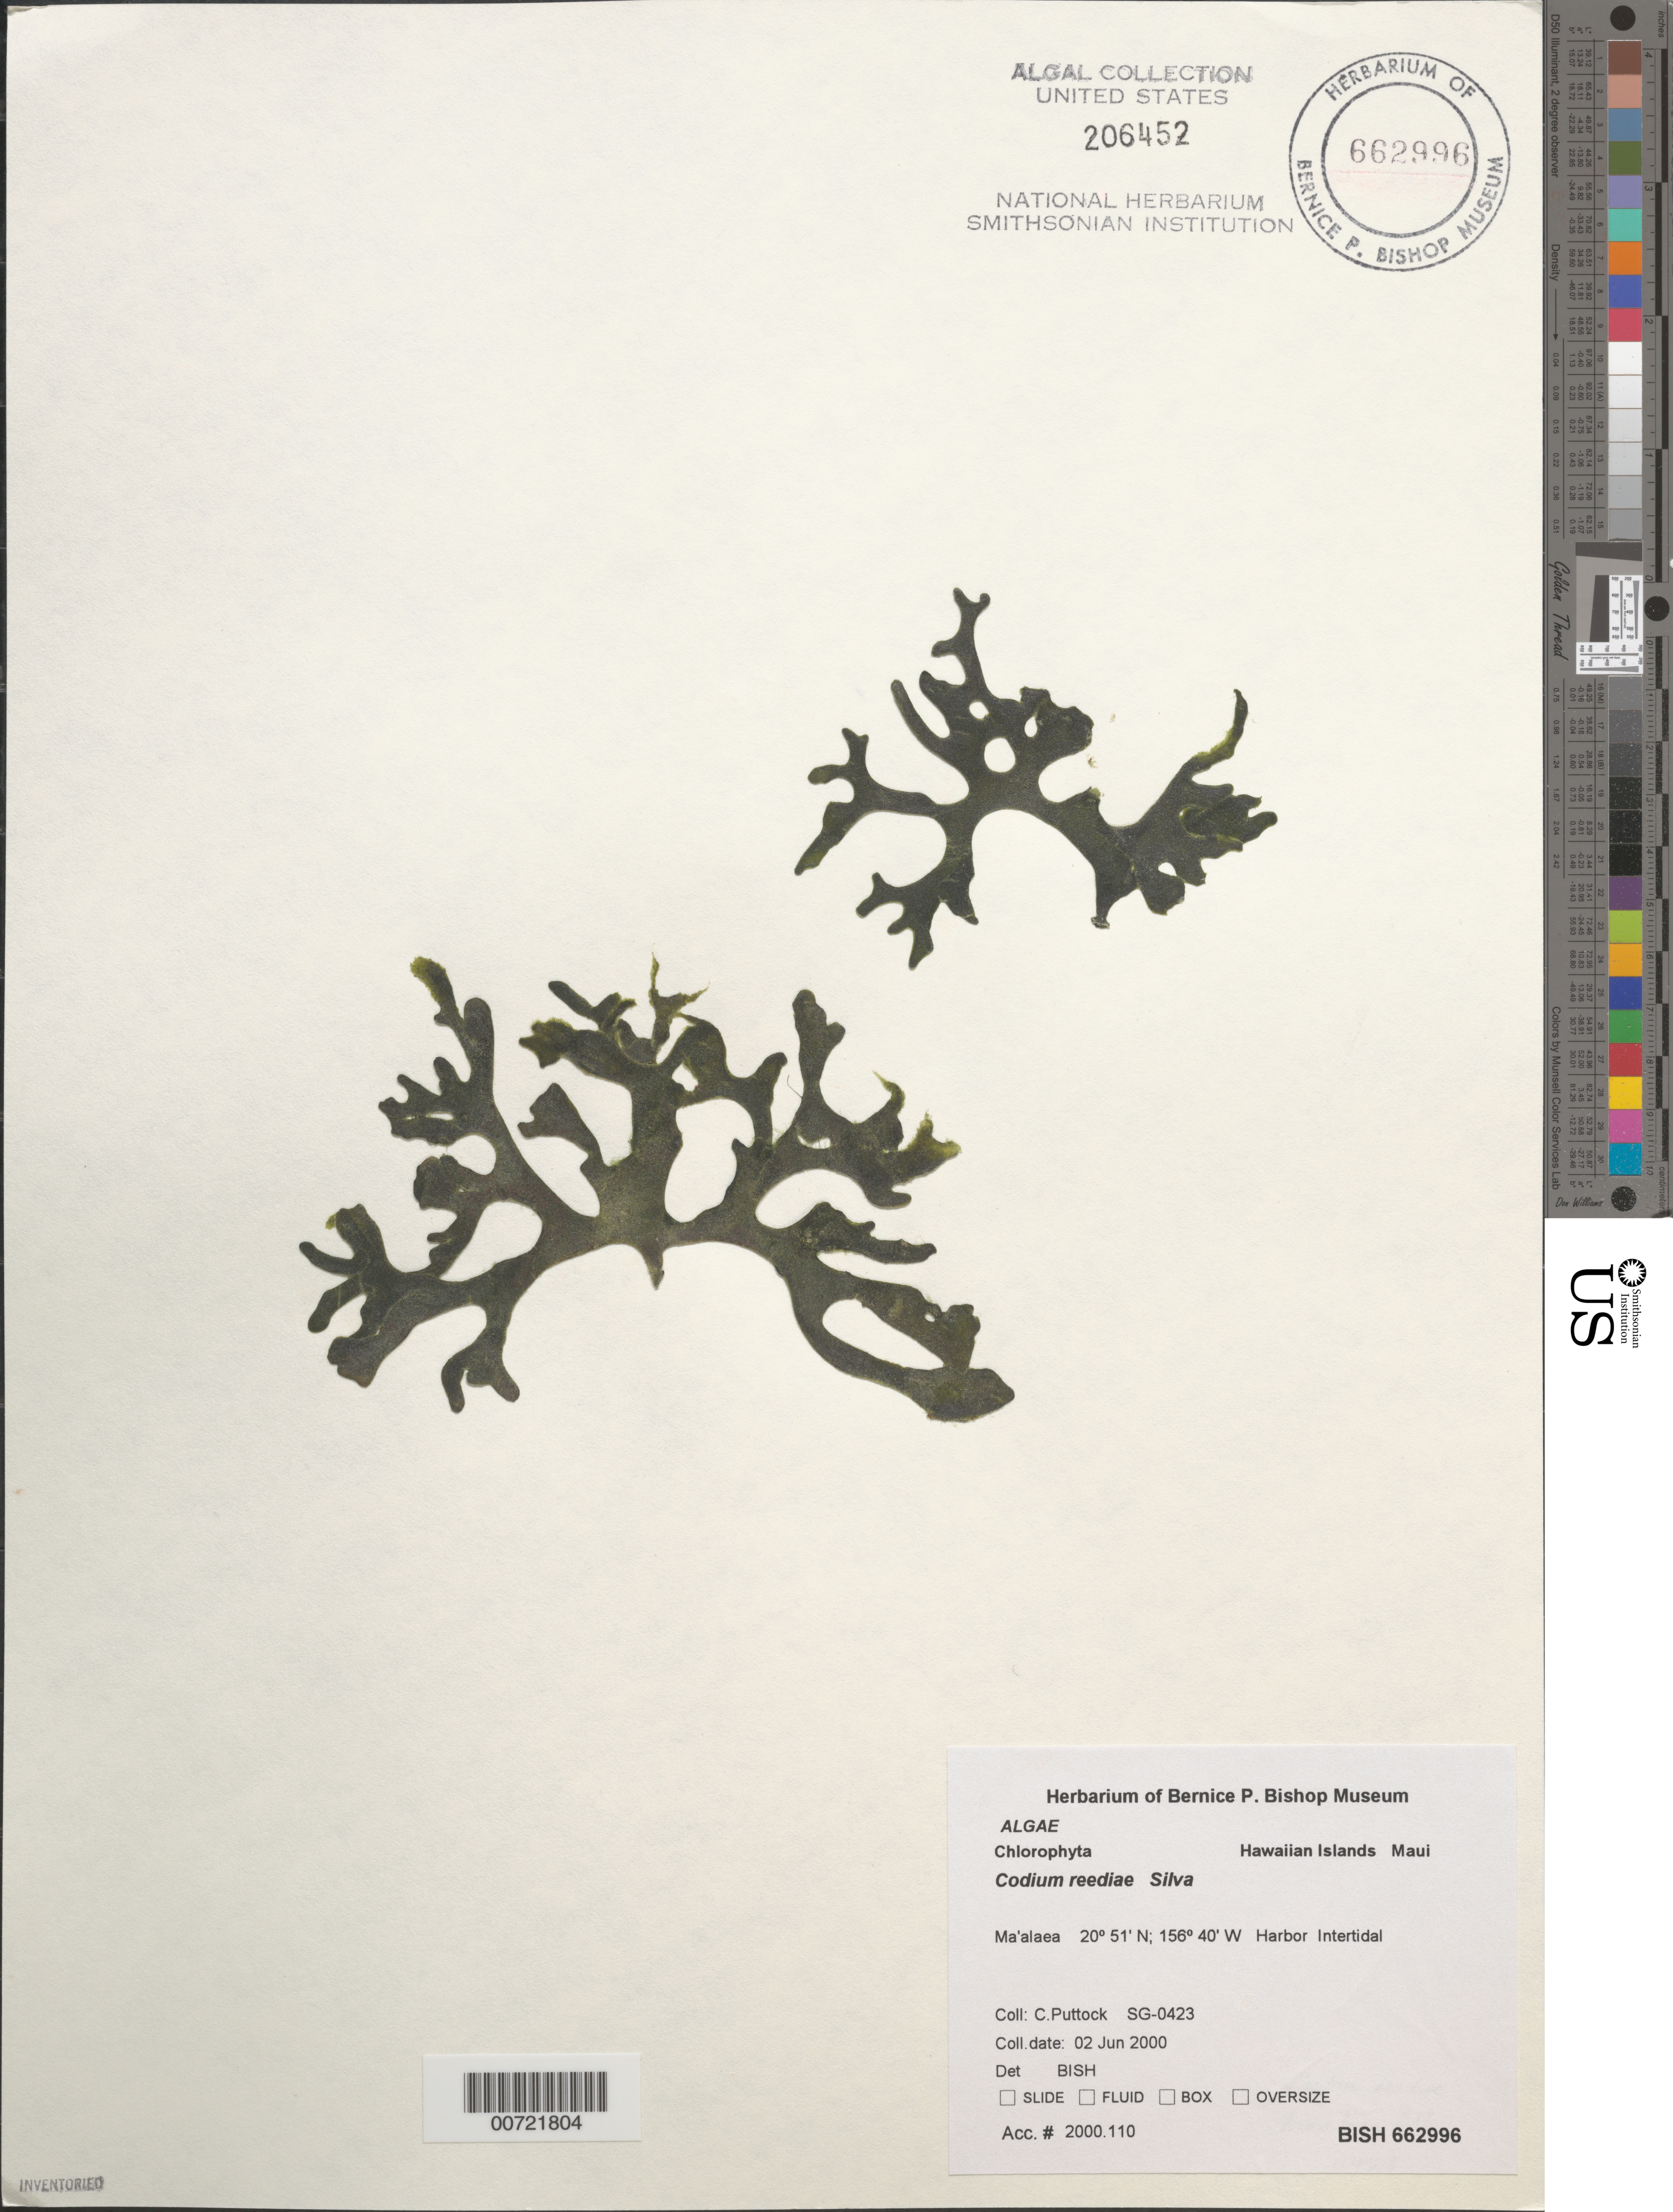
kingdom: Plantae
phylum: Chlorophyta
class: Ulvophyceae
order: Bryopsidales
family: Codiaceae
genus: Codium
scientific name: Codium reediae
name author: P.C. Silva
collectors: C. Puttock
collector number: SG-0423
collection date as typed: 02 Jun 2000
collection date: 2000-06-02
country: United States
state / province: Hawaii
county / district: Maui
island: Maui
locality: Ma'alaea Harbor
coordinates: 20 51' N, 156 40' W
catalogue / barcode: US 206452